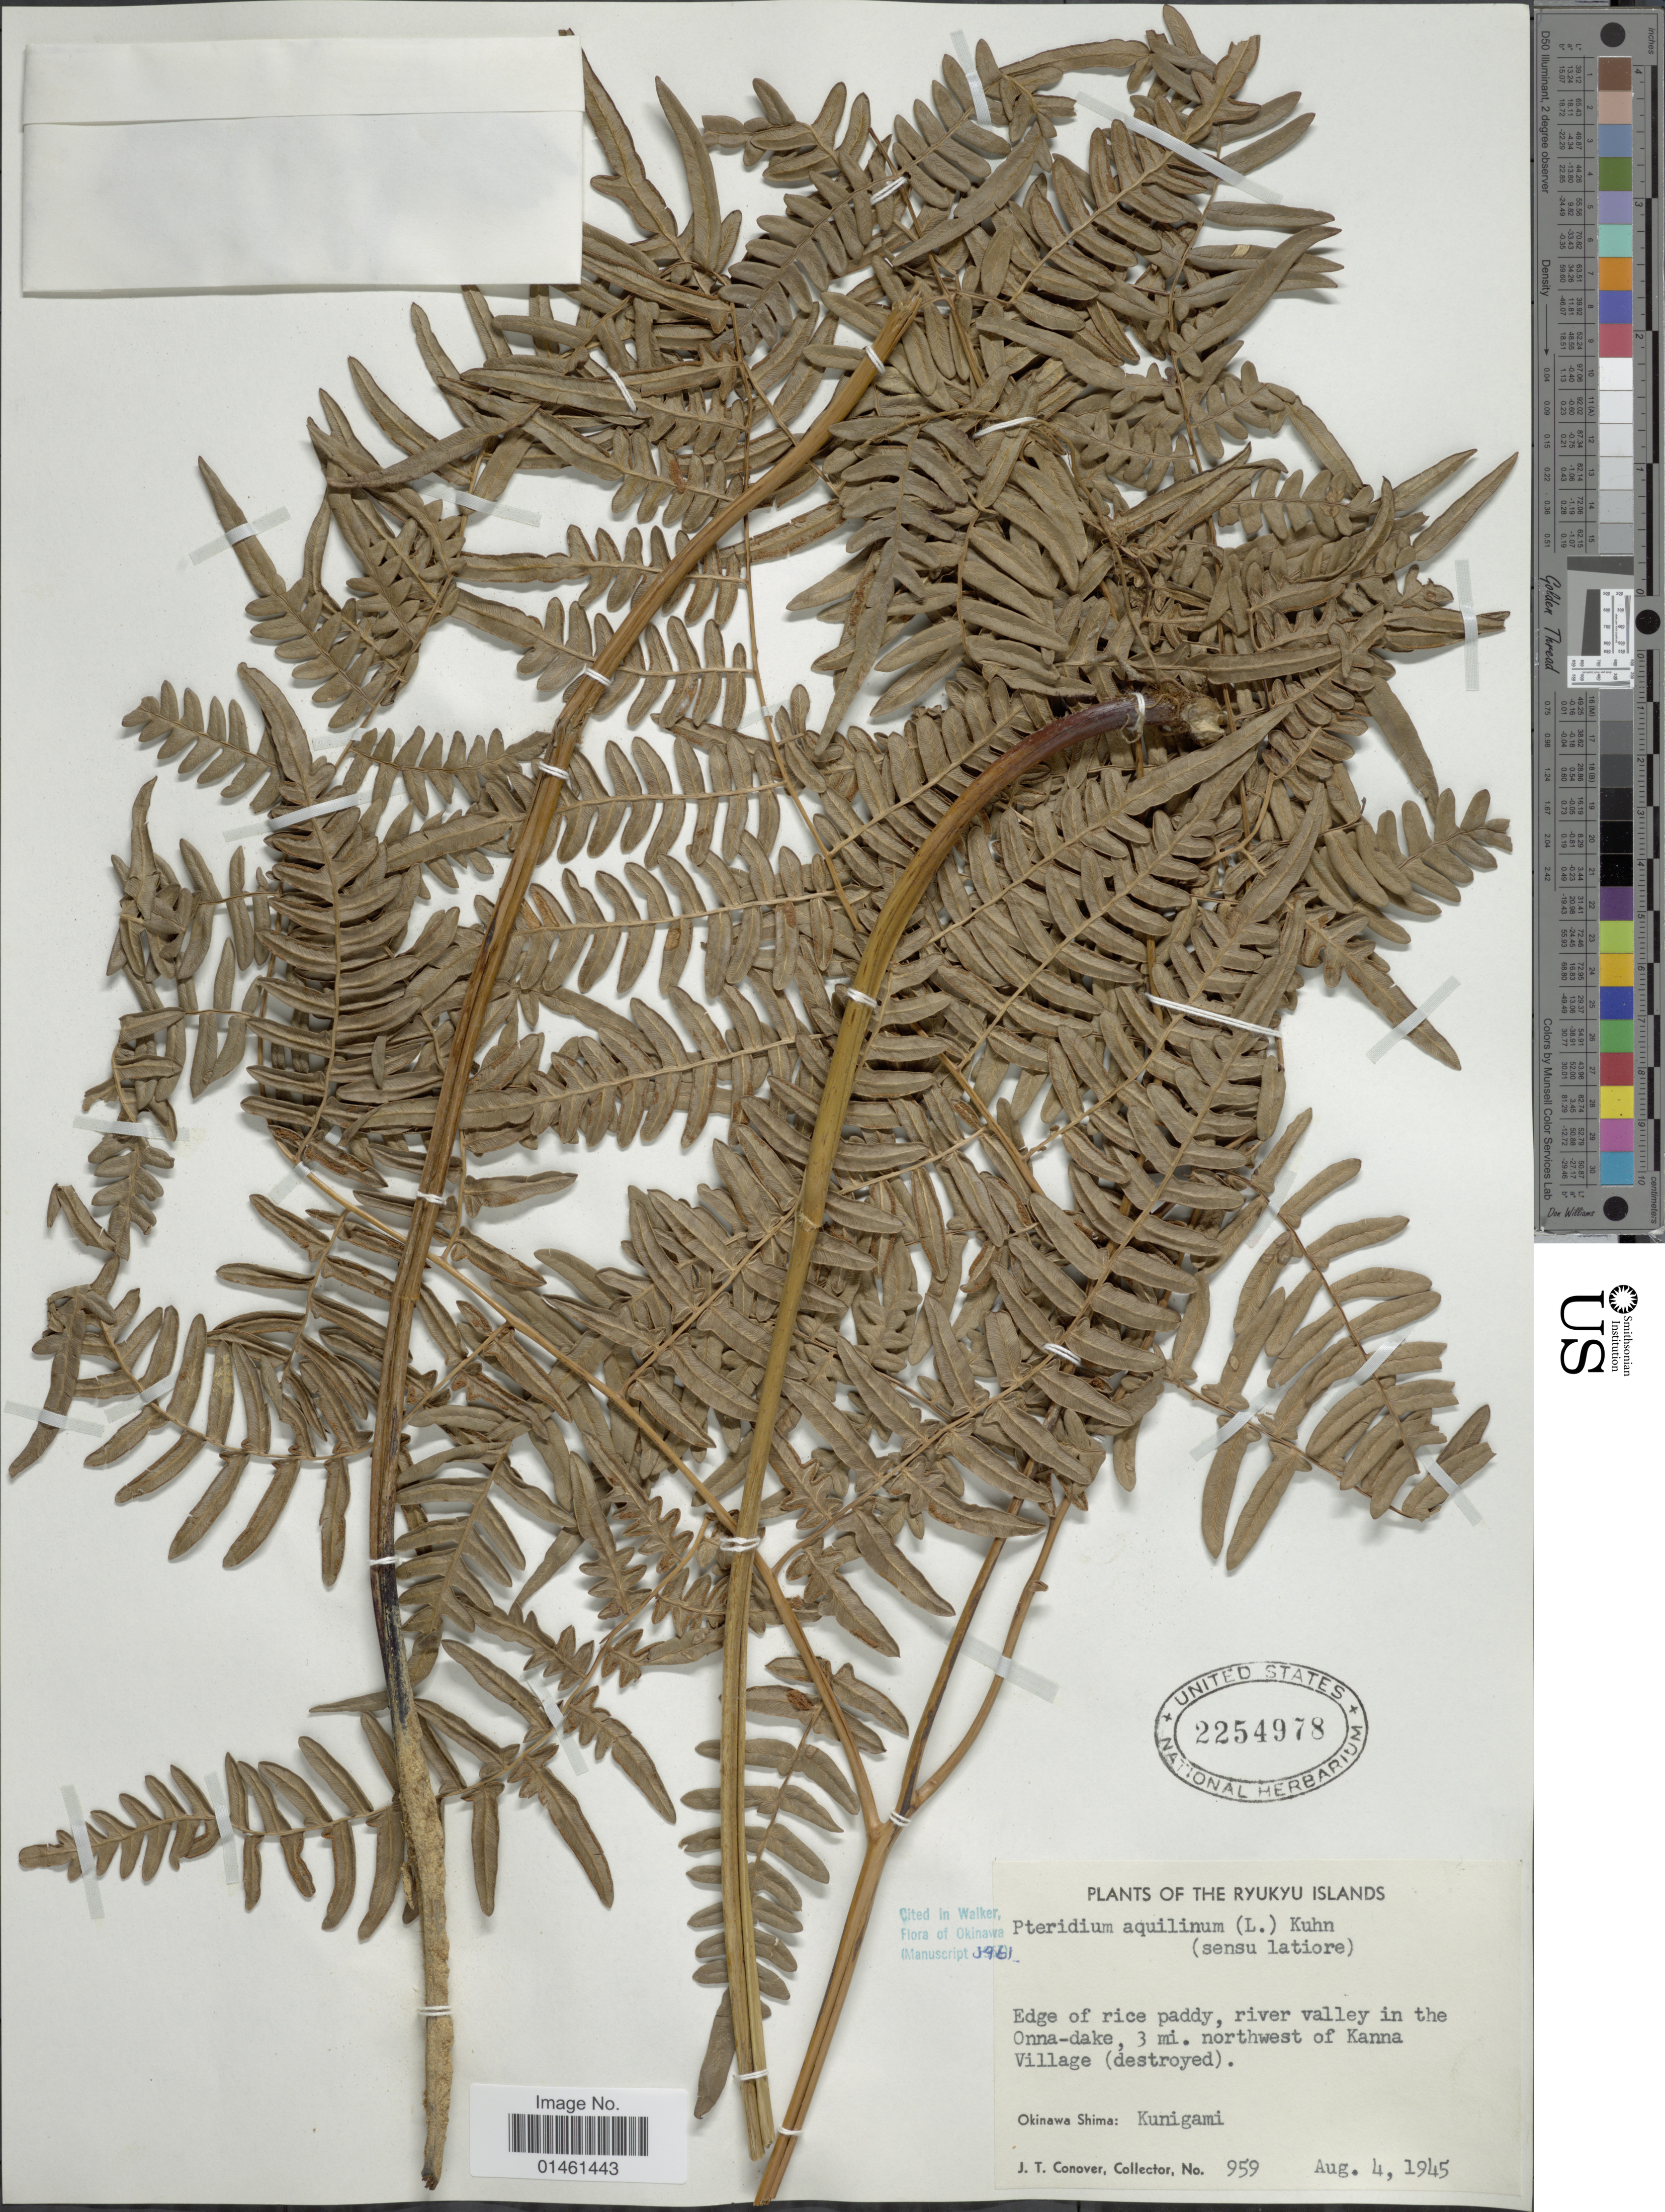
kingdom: Plantae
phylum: Tracheophyta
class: Polypodiopsida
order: Polypodiales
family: Dennstaedtiaceae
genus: Pteridium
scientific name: Pteridium aquilinum var. latiusculum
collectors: J. T. Conover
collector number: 959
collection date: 1945-08-04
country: Japan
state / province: Okinawa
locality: Ryukyu Islands, edge of rice paddy, river valley in the Onna-dake, 3mi. northwest of Kanna village(destroyed, Okinawa Shima: Kunigami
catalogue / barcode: US 2254978